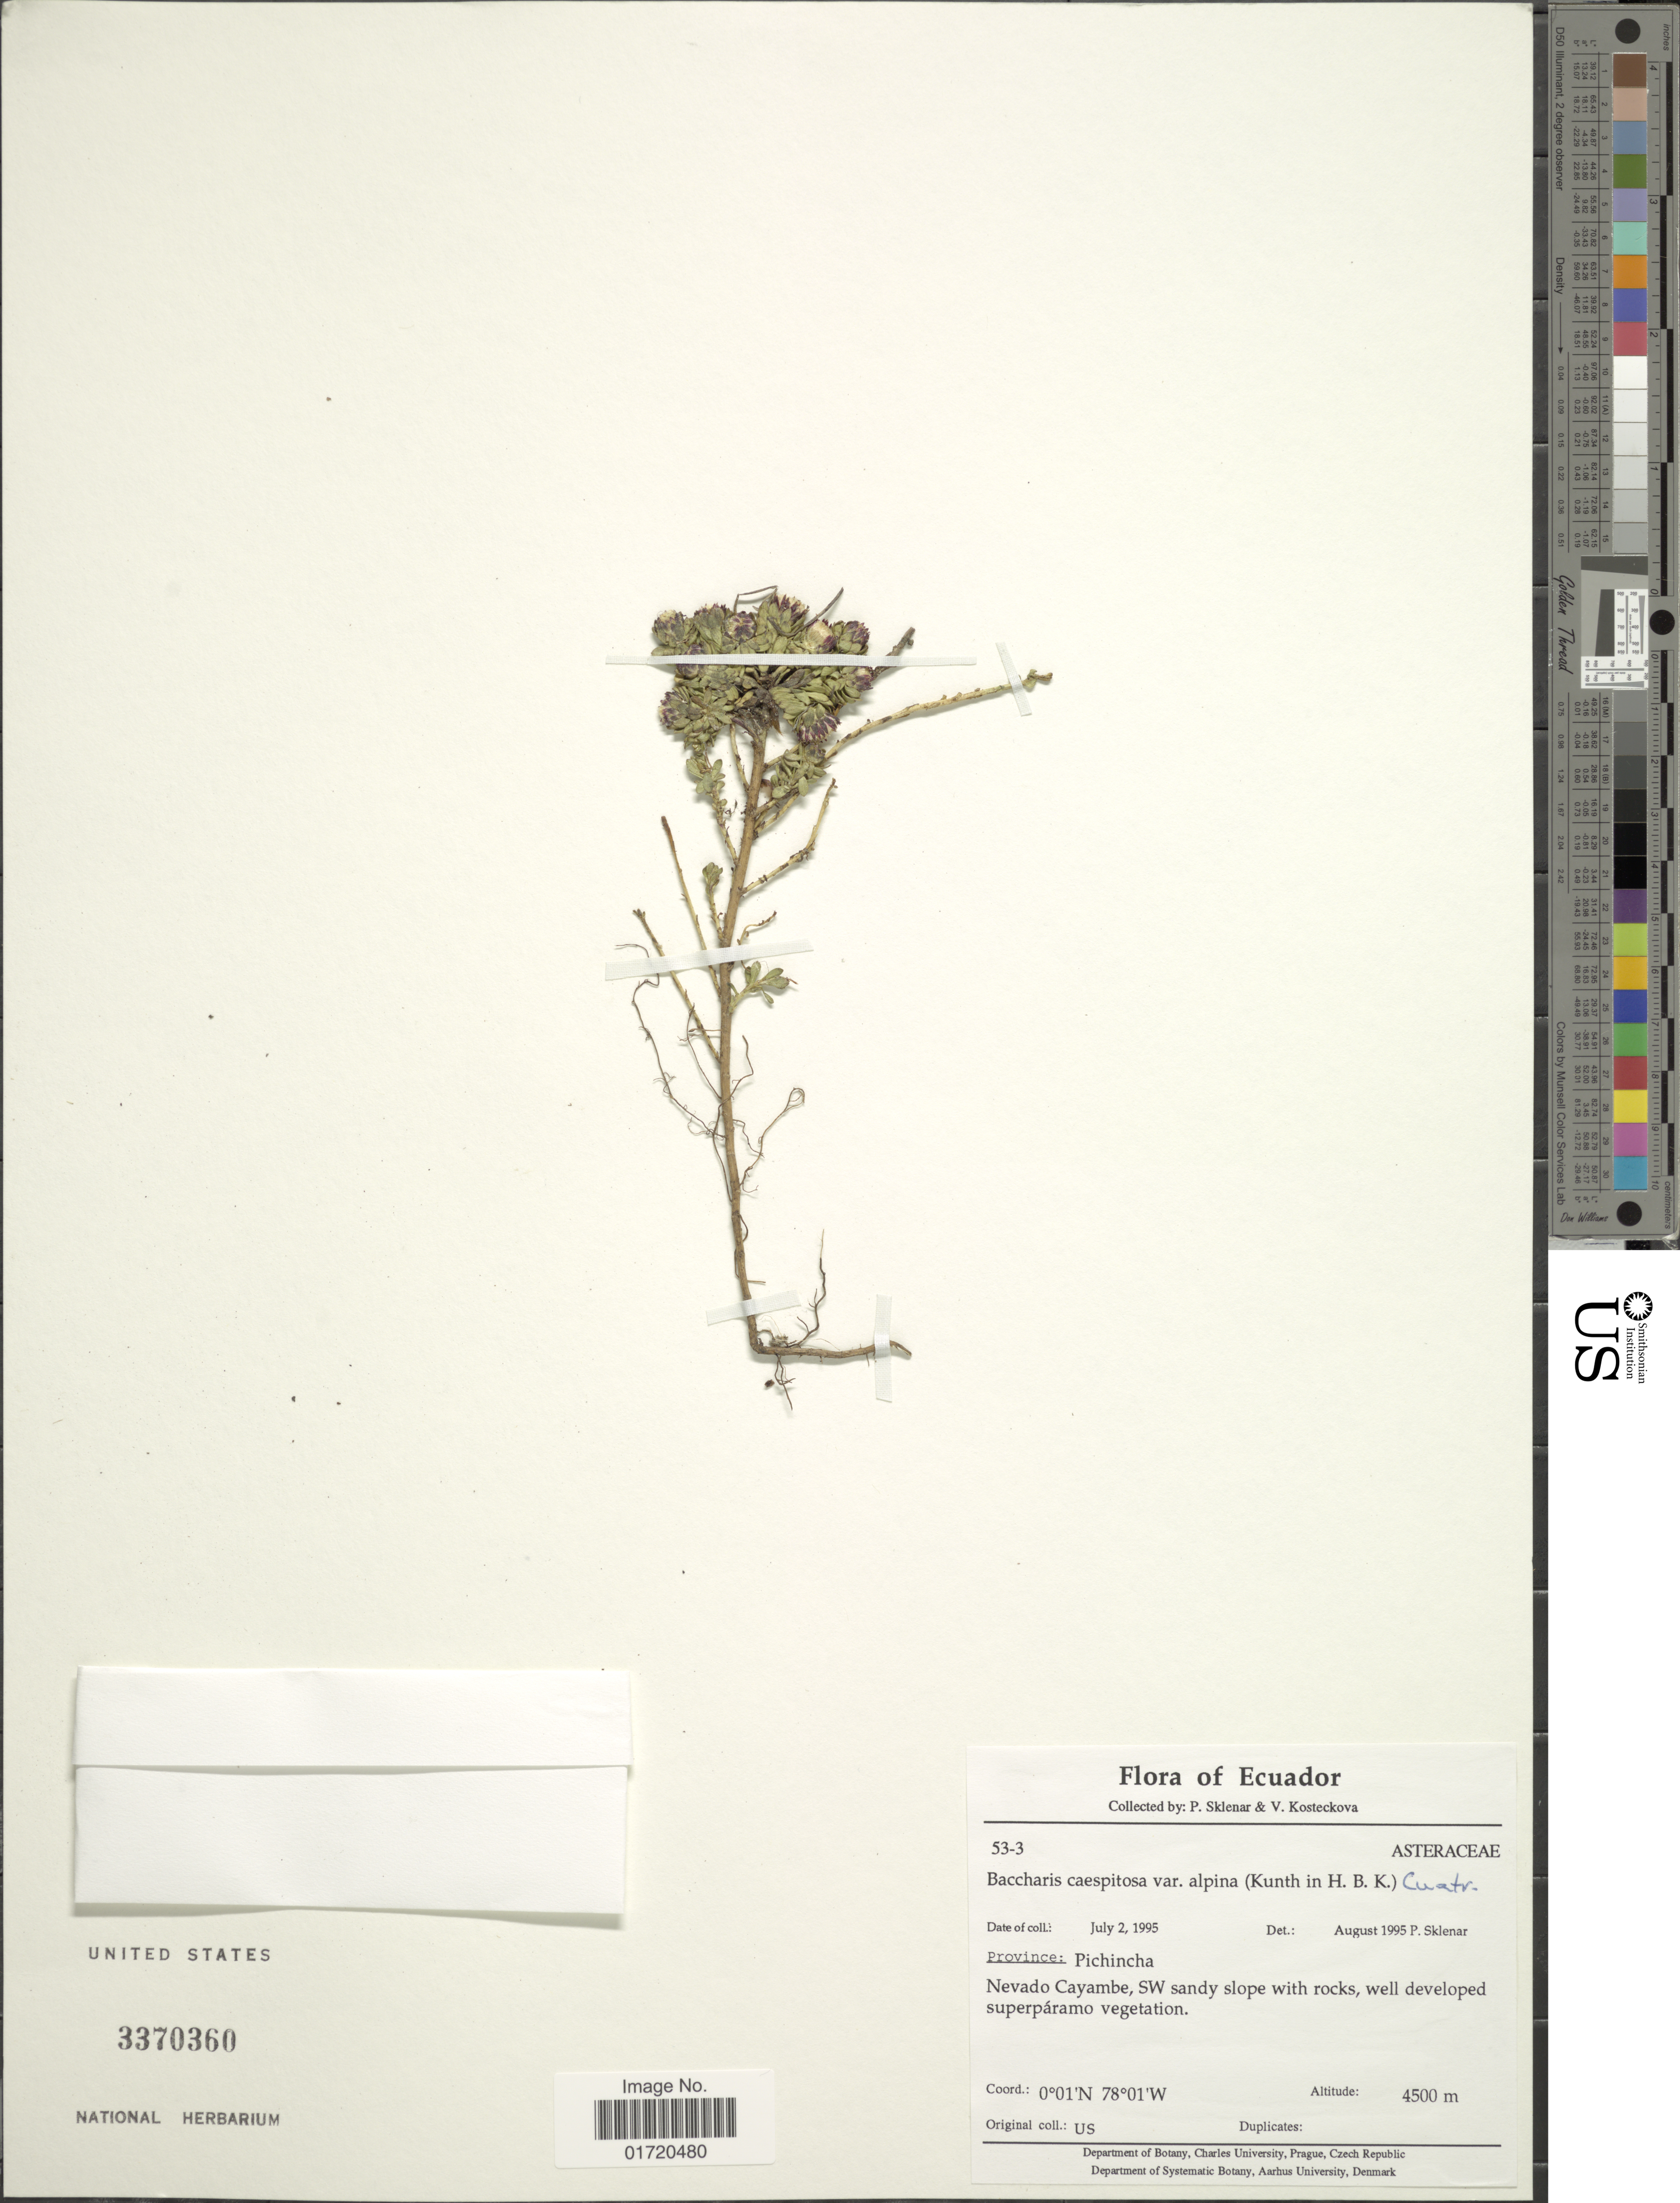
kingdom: Plantae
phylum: Tracheophyta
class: Magnoliopsida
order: Asterales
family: Asteraceae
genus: Baccharis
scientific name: Baccharis caespitosa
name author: (Ruiz & Pav.) Pers.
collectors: P. Sklenár & V. Kosteckova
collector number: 53-3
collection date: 1995-07-02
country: Ecuador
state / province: Pichincha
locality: Nevado Cayambe Sw sndy dlope with rocks.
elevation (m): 4500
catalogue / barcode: US 3370360